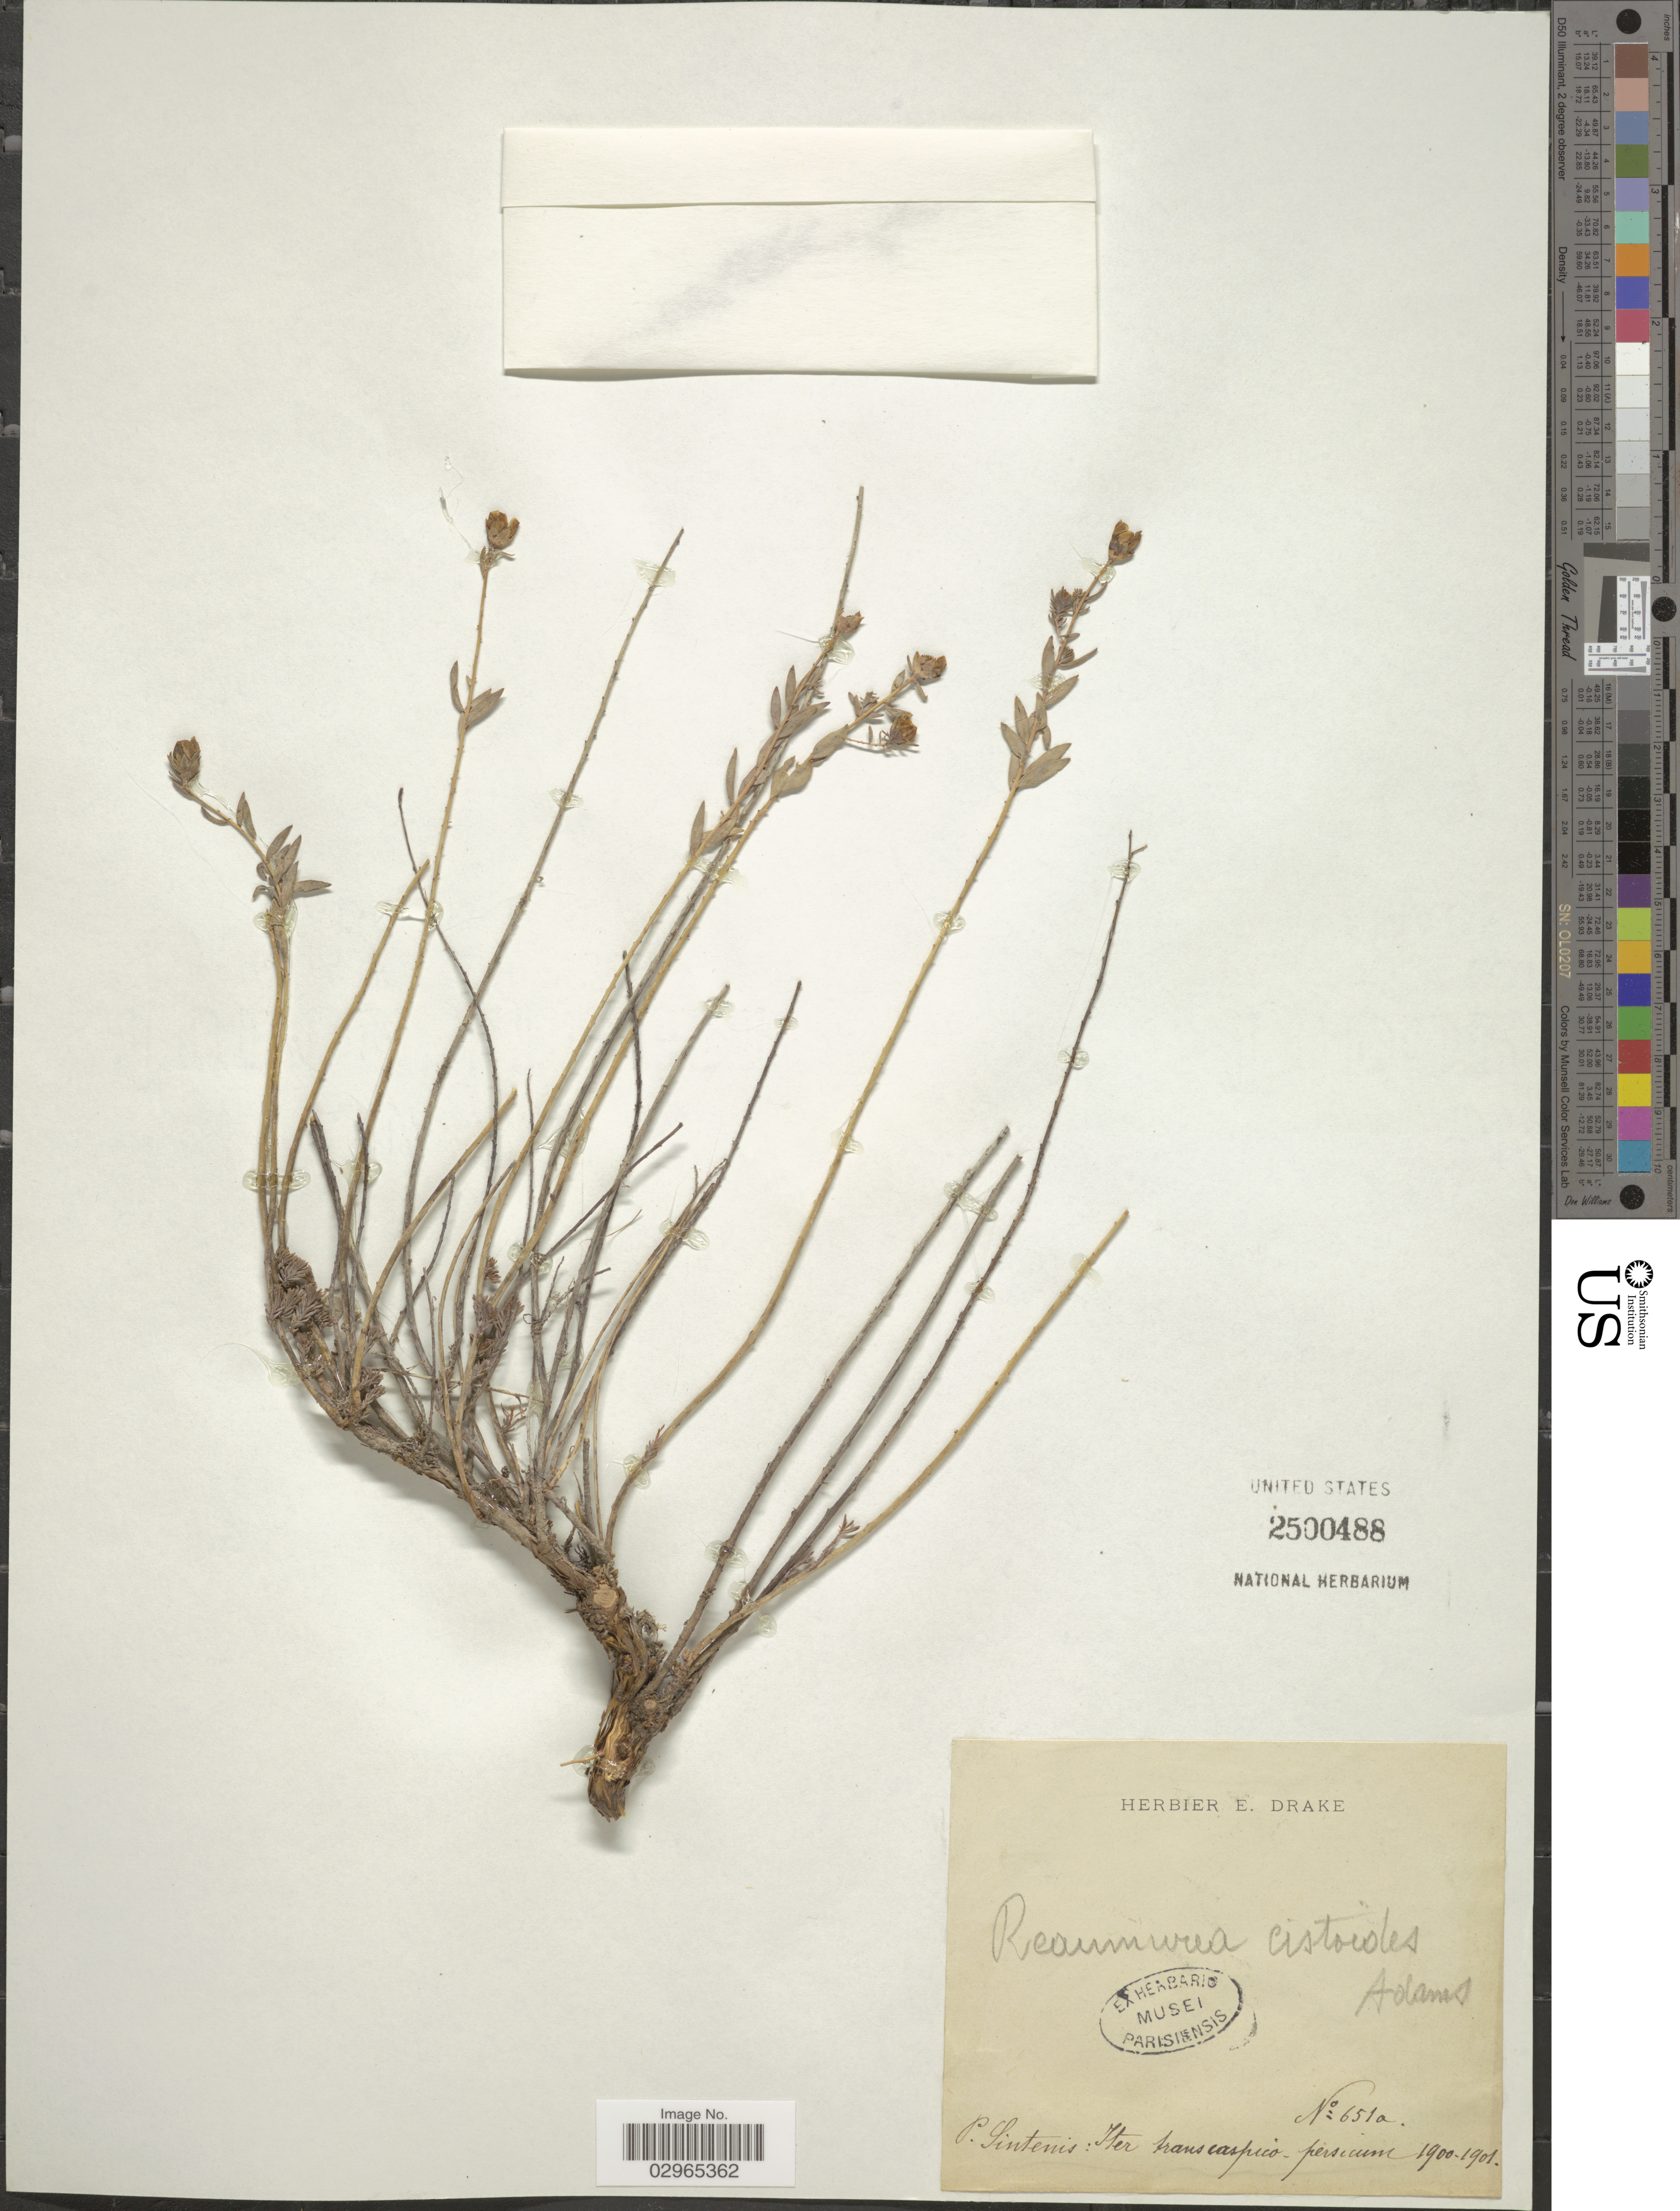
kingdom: Plantae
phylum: Tracheophyta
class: Magnoliopsida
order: Caryophyllales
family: Tamaricaceae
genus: Reaumuria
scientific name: Reaumuria hypericoides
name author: Willd.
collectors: P. Sintenis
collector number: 651a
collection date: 1900/1901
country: Iran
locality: Iter transcaspico - persicum.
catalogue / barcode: US 2500488